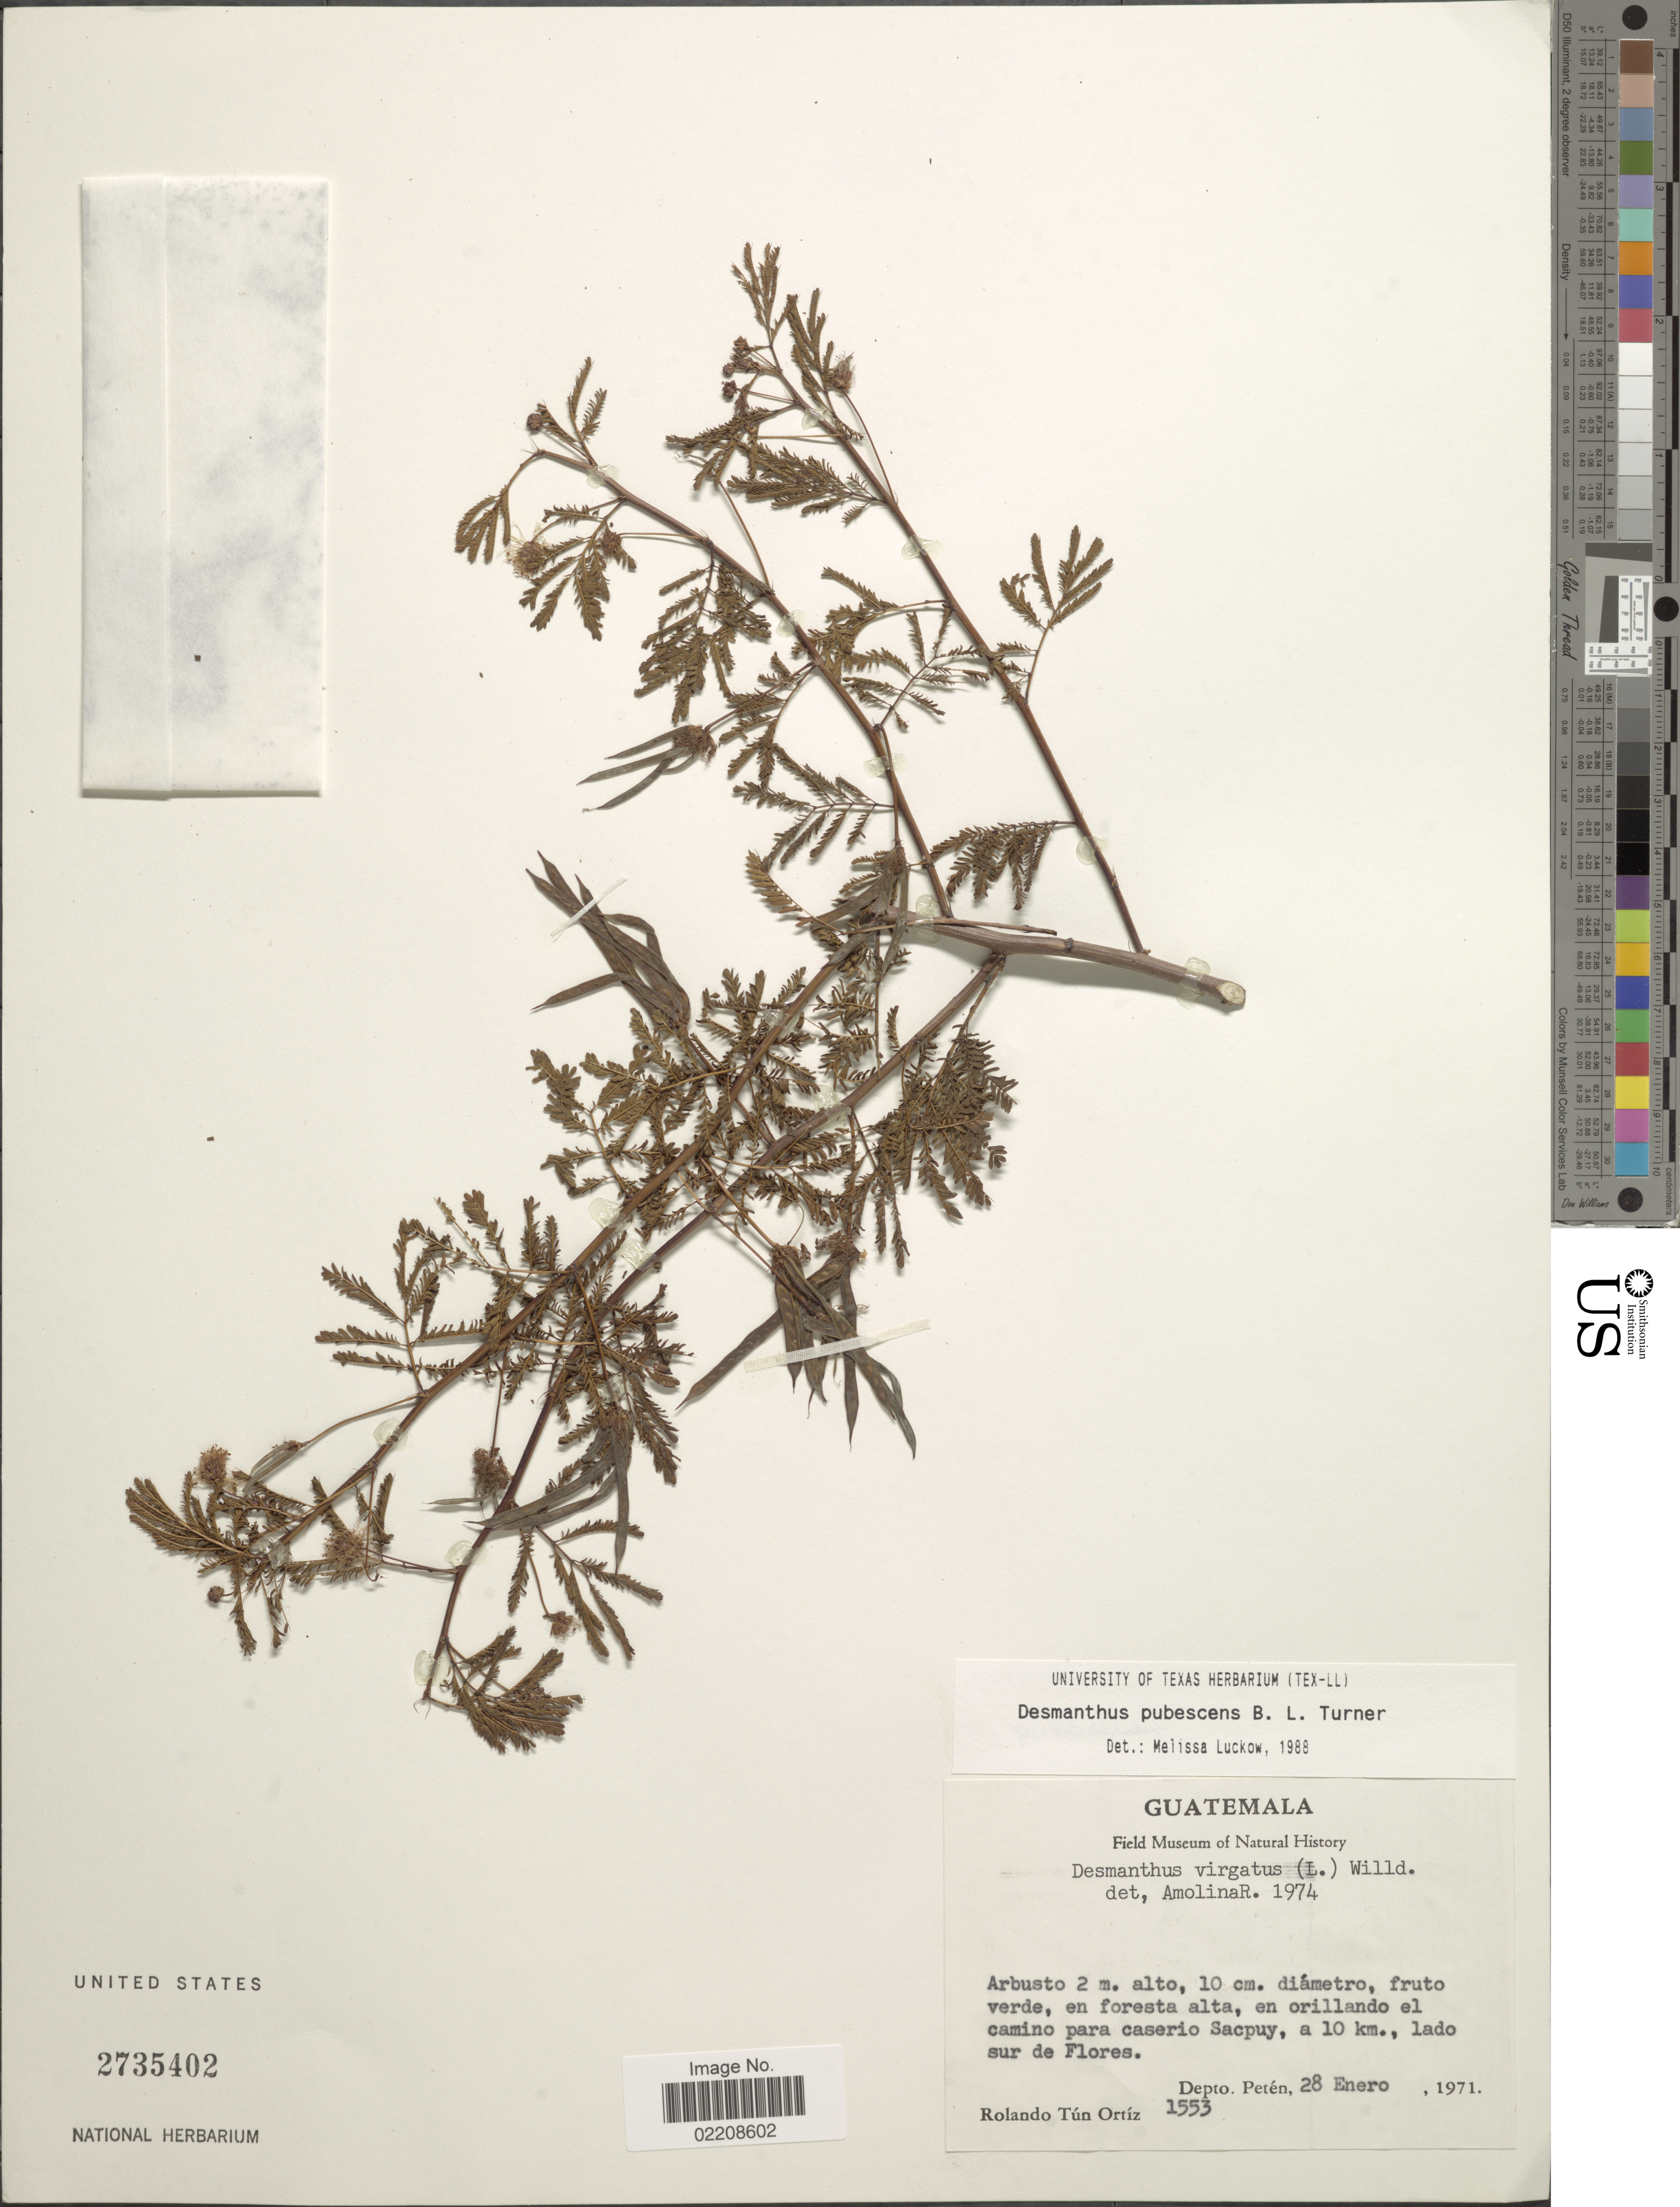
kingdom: Plantae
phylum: Tracheophyta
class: Magnoliopsida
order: Fabales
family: Fabaceae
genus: Desmanthus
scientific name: Desmanthus pubescens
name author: B.L. Turner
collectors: R. T. Ortíz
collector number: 1553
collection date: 1971-01-28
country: Guatemala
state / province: El Petén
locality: En orillando el camino para caserio Sacpuy, a 10 km., lado sur de Flores. Depto. Petén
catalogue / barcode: US 2735402